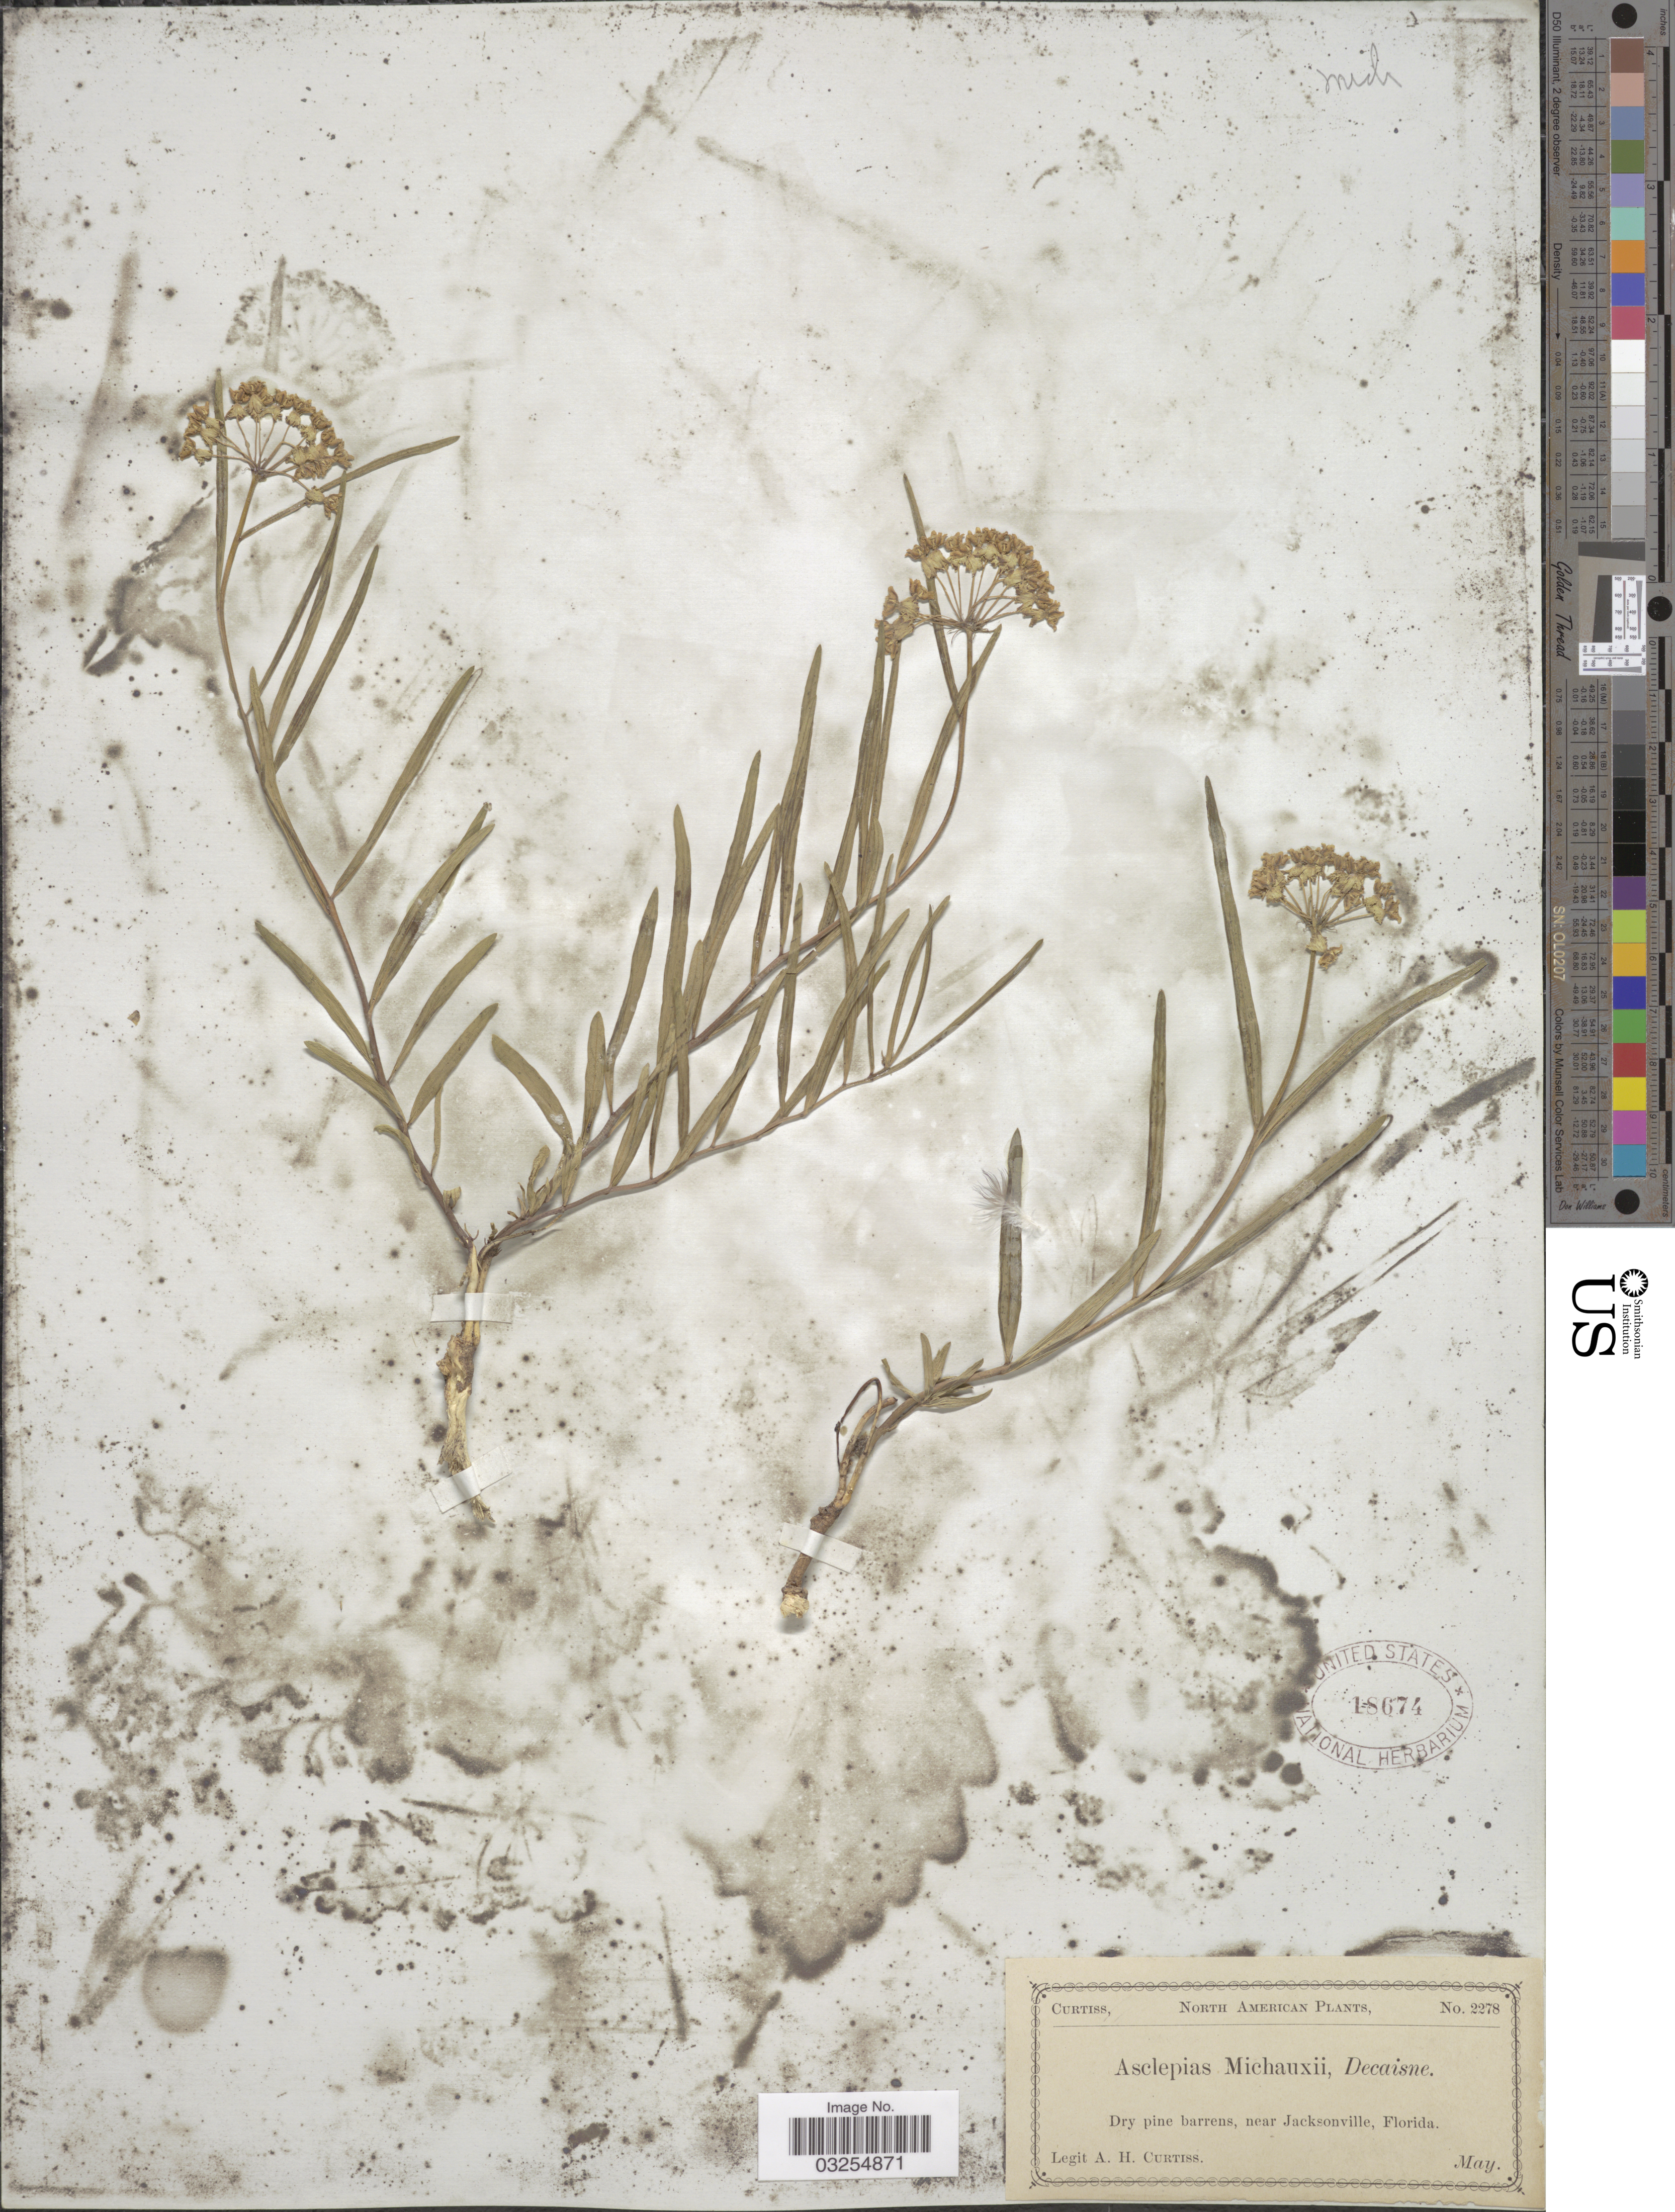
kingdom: Plantae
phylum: Tracheophyta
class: Magnoliopsida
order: Gentianales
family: Apocynaceae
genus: Asclepias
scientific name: Asclepias michauxii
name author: Decne.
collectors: A. H. Curtiss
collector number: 2278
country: United States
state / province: Florida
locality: Dry pine barrens, near Jacksonville.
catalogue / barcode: US 18674